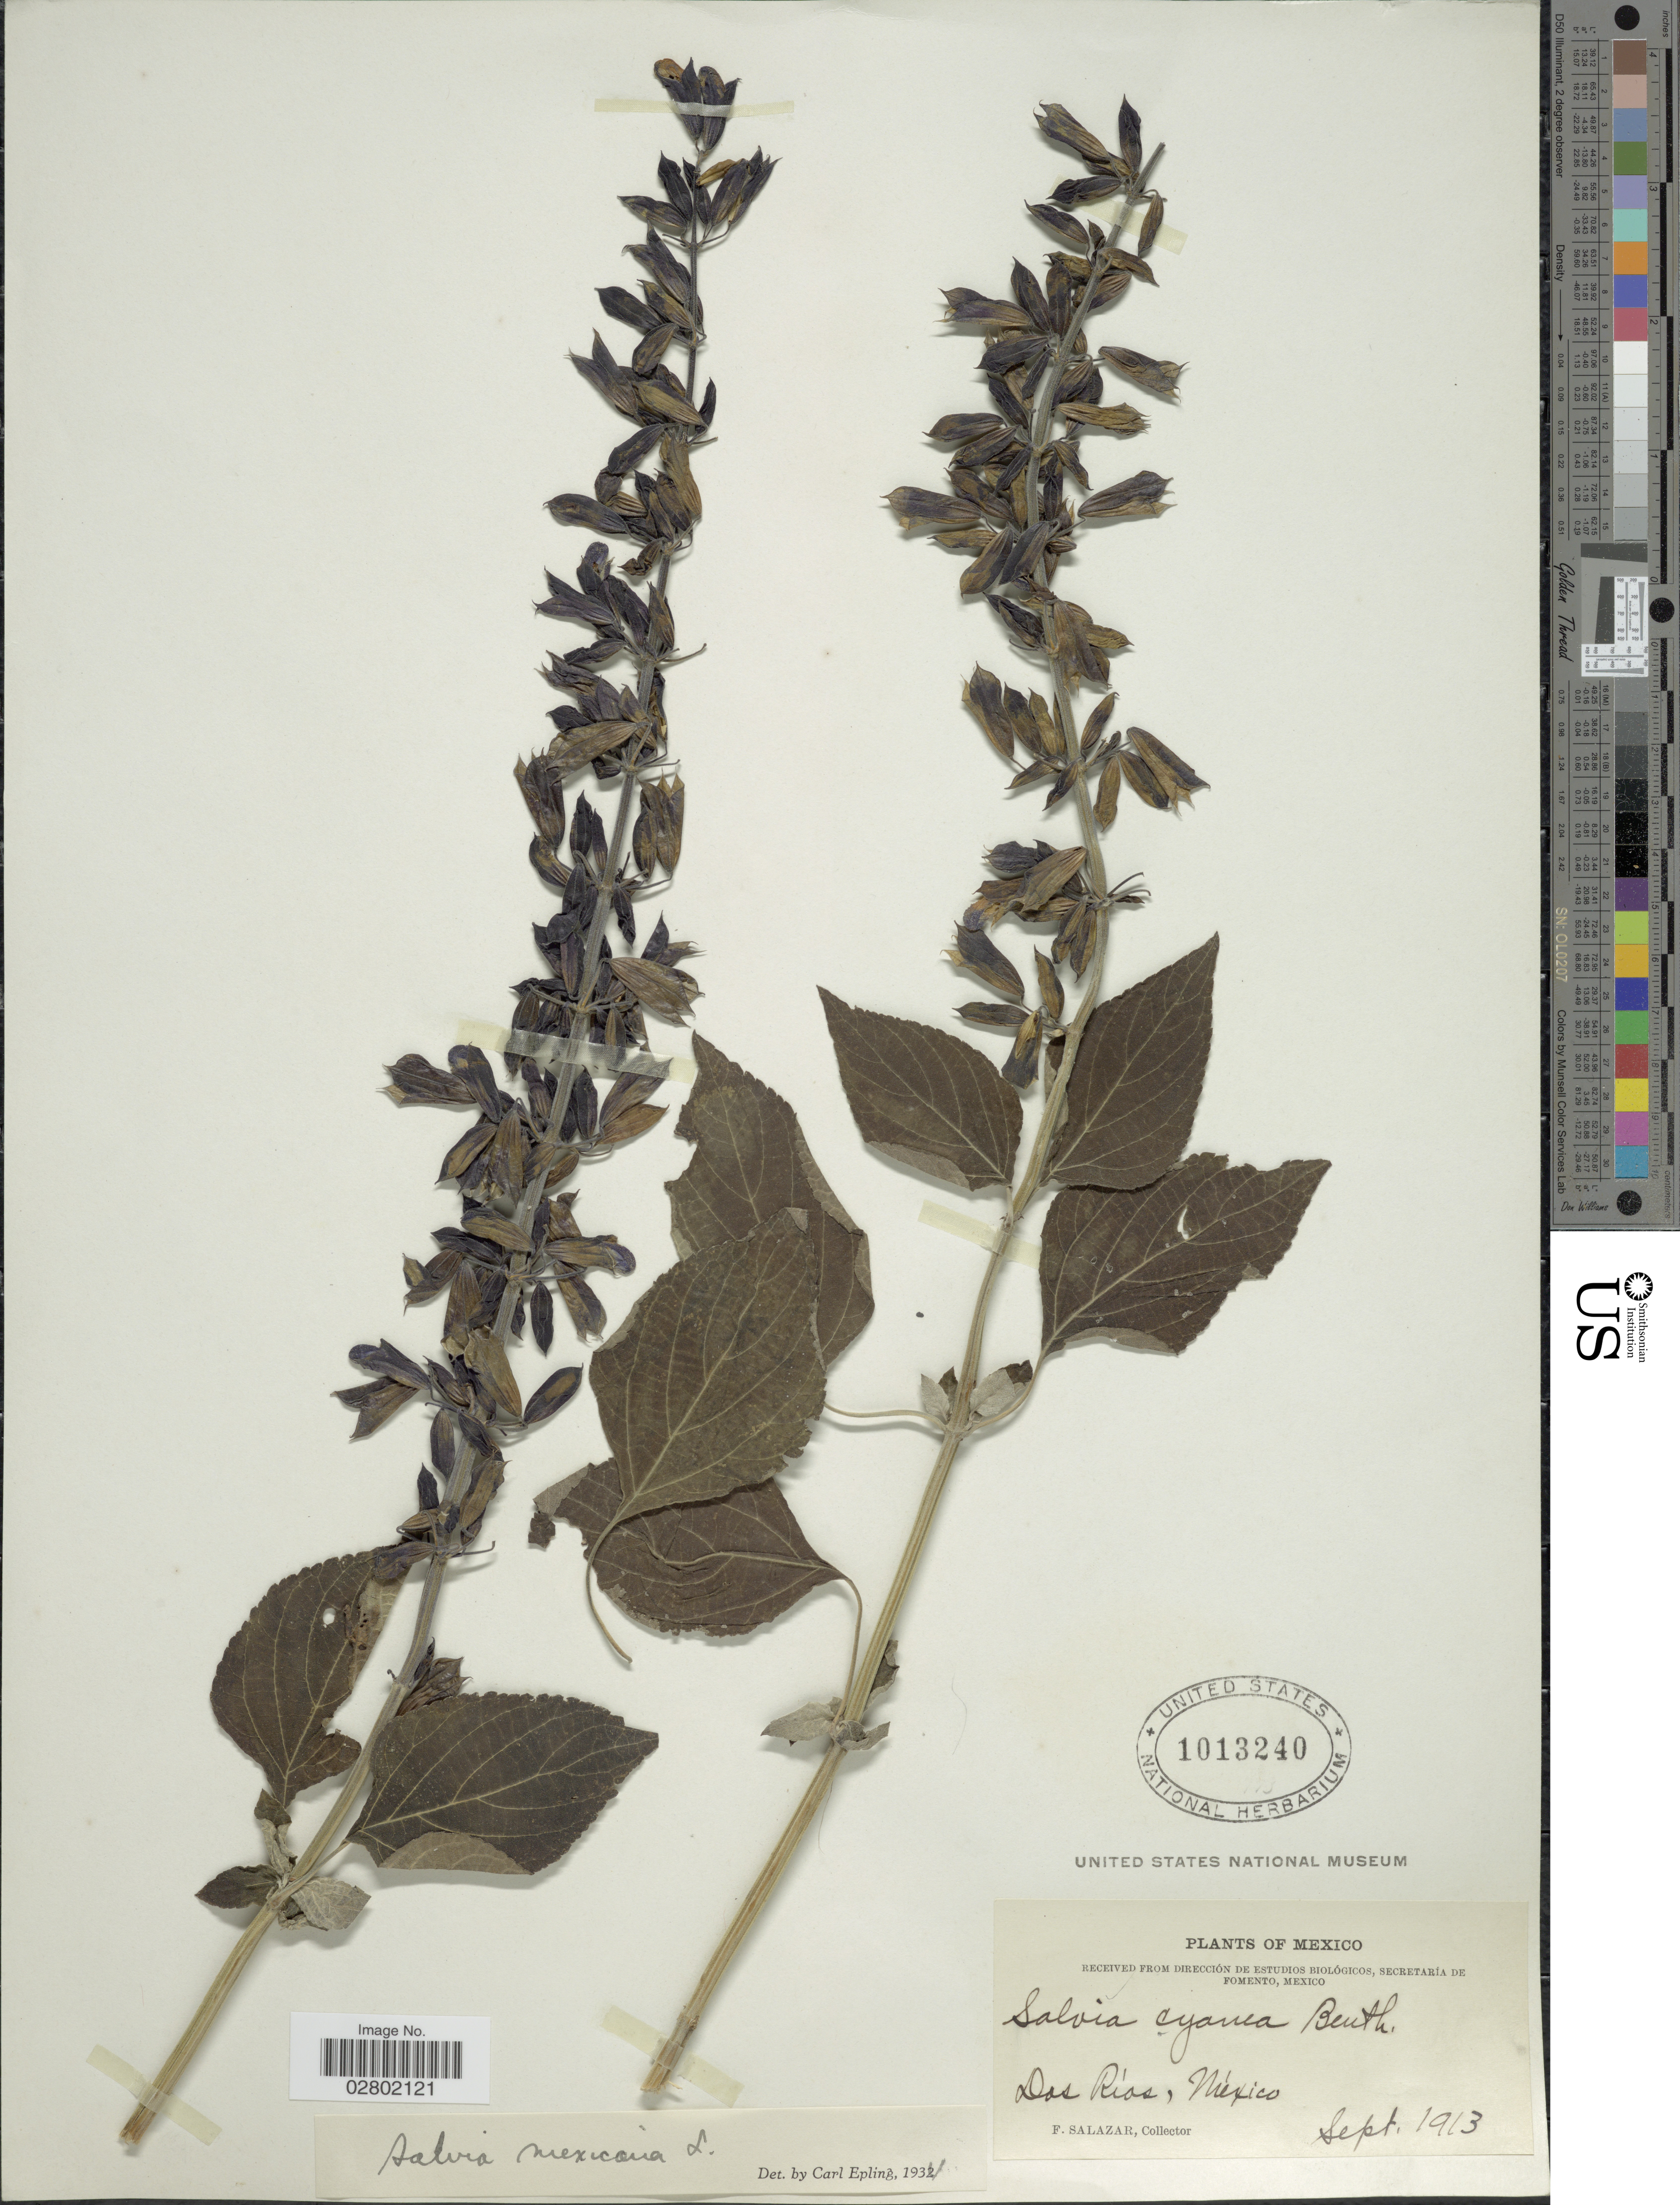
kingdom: Plantae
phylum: Tracheophyta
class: Magnoliopsida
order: Lamiales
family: Lamiaceae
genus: Salvia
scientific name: Salvia mexicana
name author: L.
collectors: F. Salazar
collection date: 1913-09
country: Mexico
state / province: México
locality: Dos Ríos.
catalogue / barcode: US 1013240